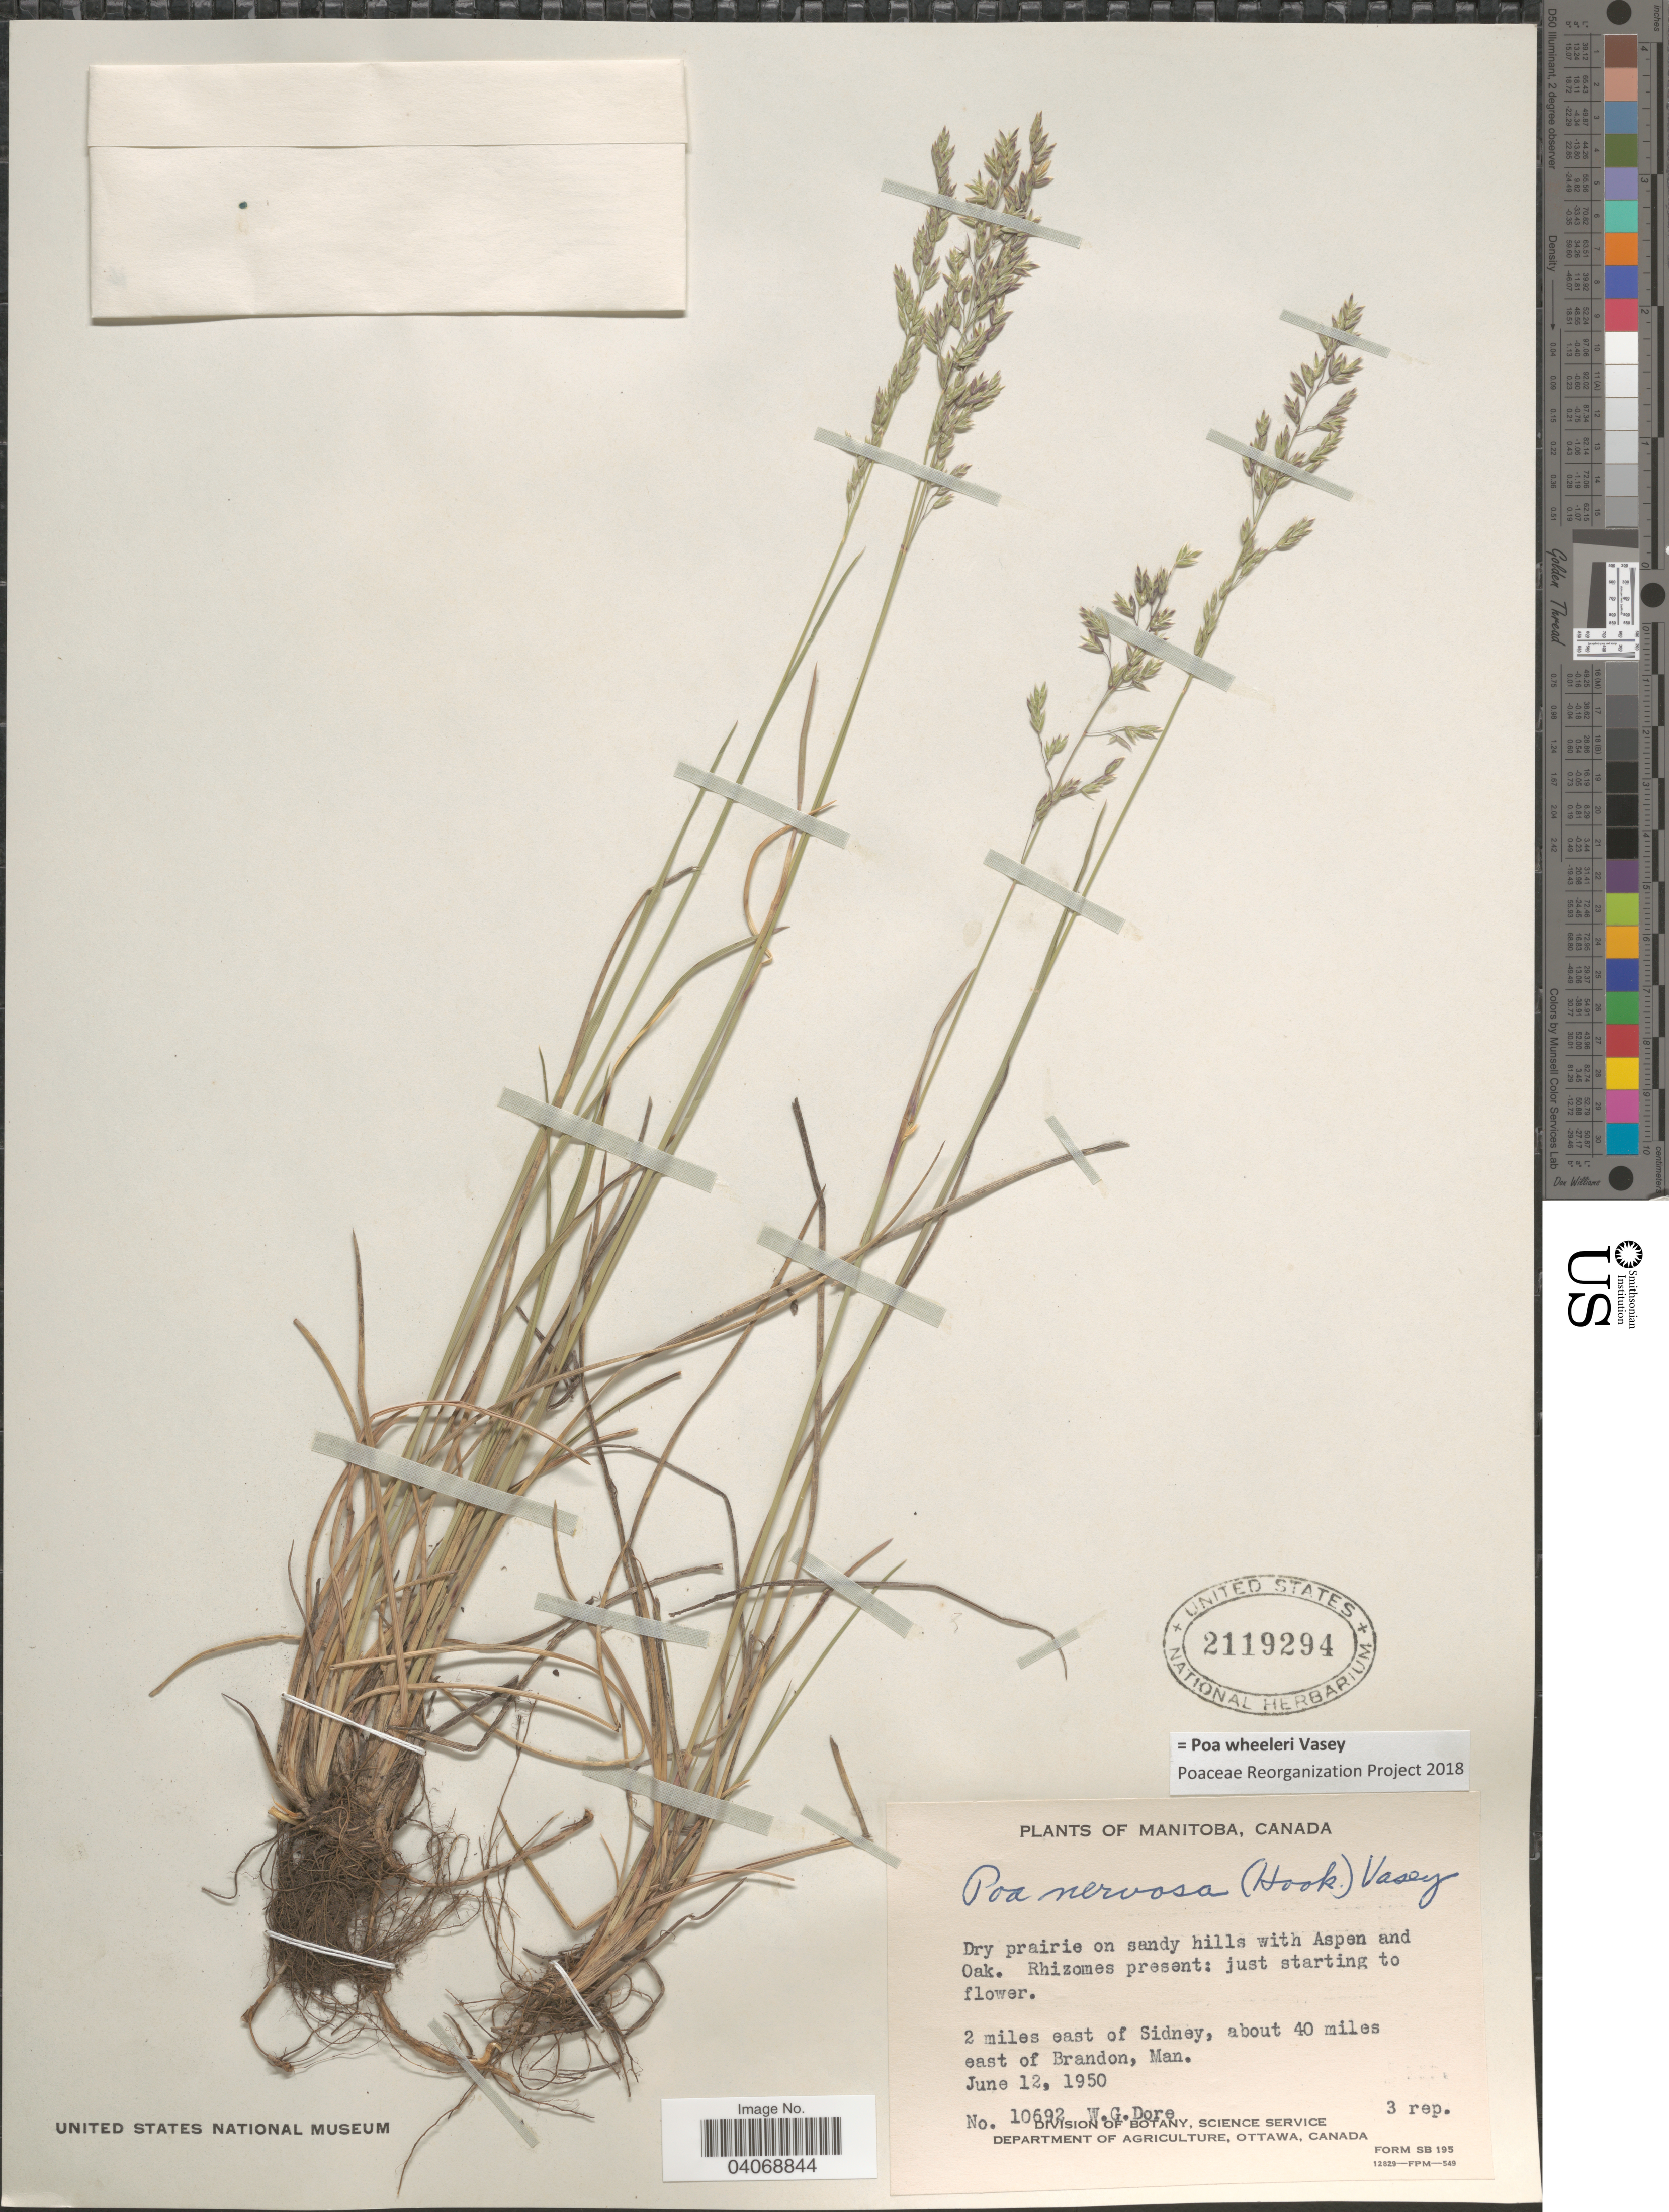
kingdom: Plantae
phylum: Tracheophyta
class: Liliopsida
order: Poales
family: Poaceae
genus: Poa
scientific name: Poa wheeleri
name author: Vasey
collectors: W. Dore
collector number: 10692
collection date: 1950-06-12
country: Canada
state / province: Manitoba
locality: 2 miles east of Sidney, about 40 miles east of Brandon.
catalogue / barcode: US 2119294